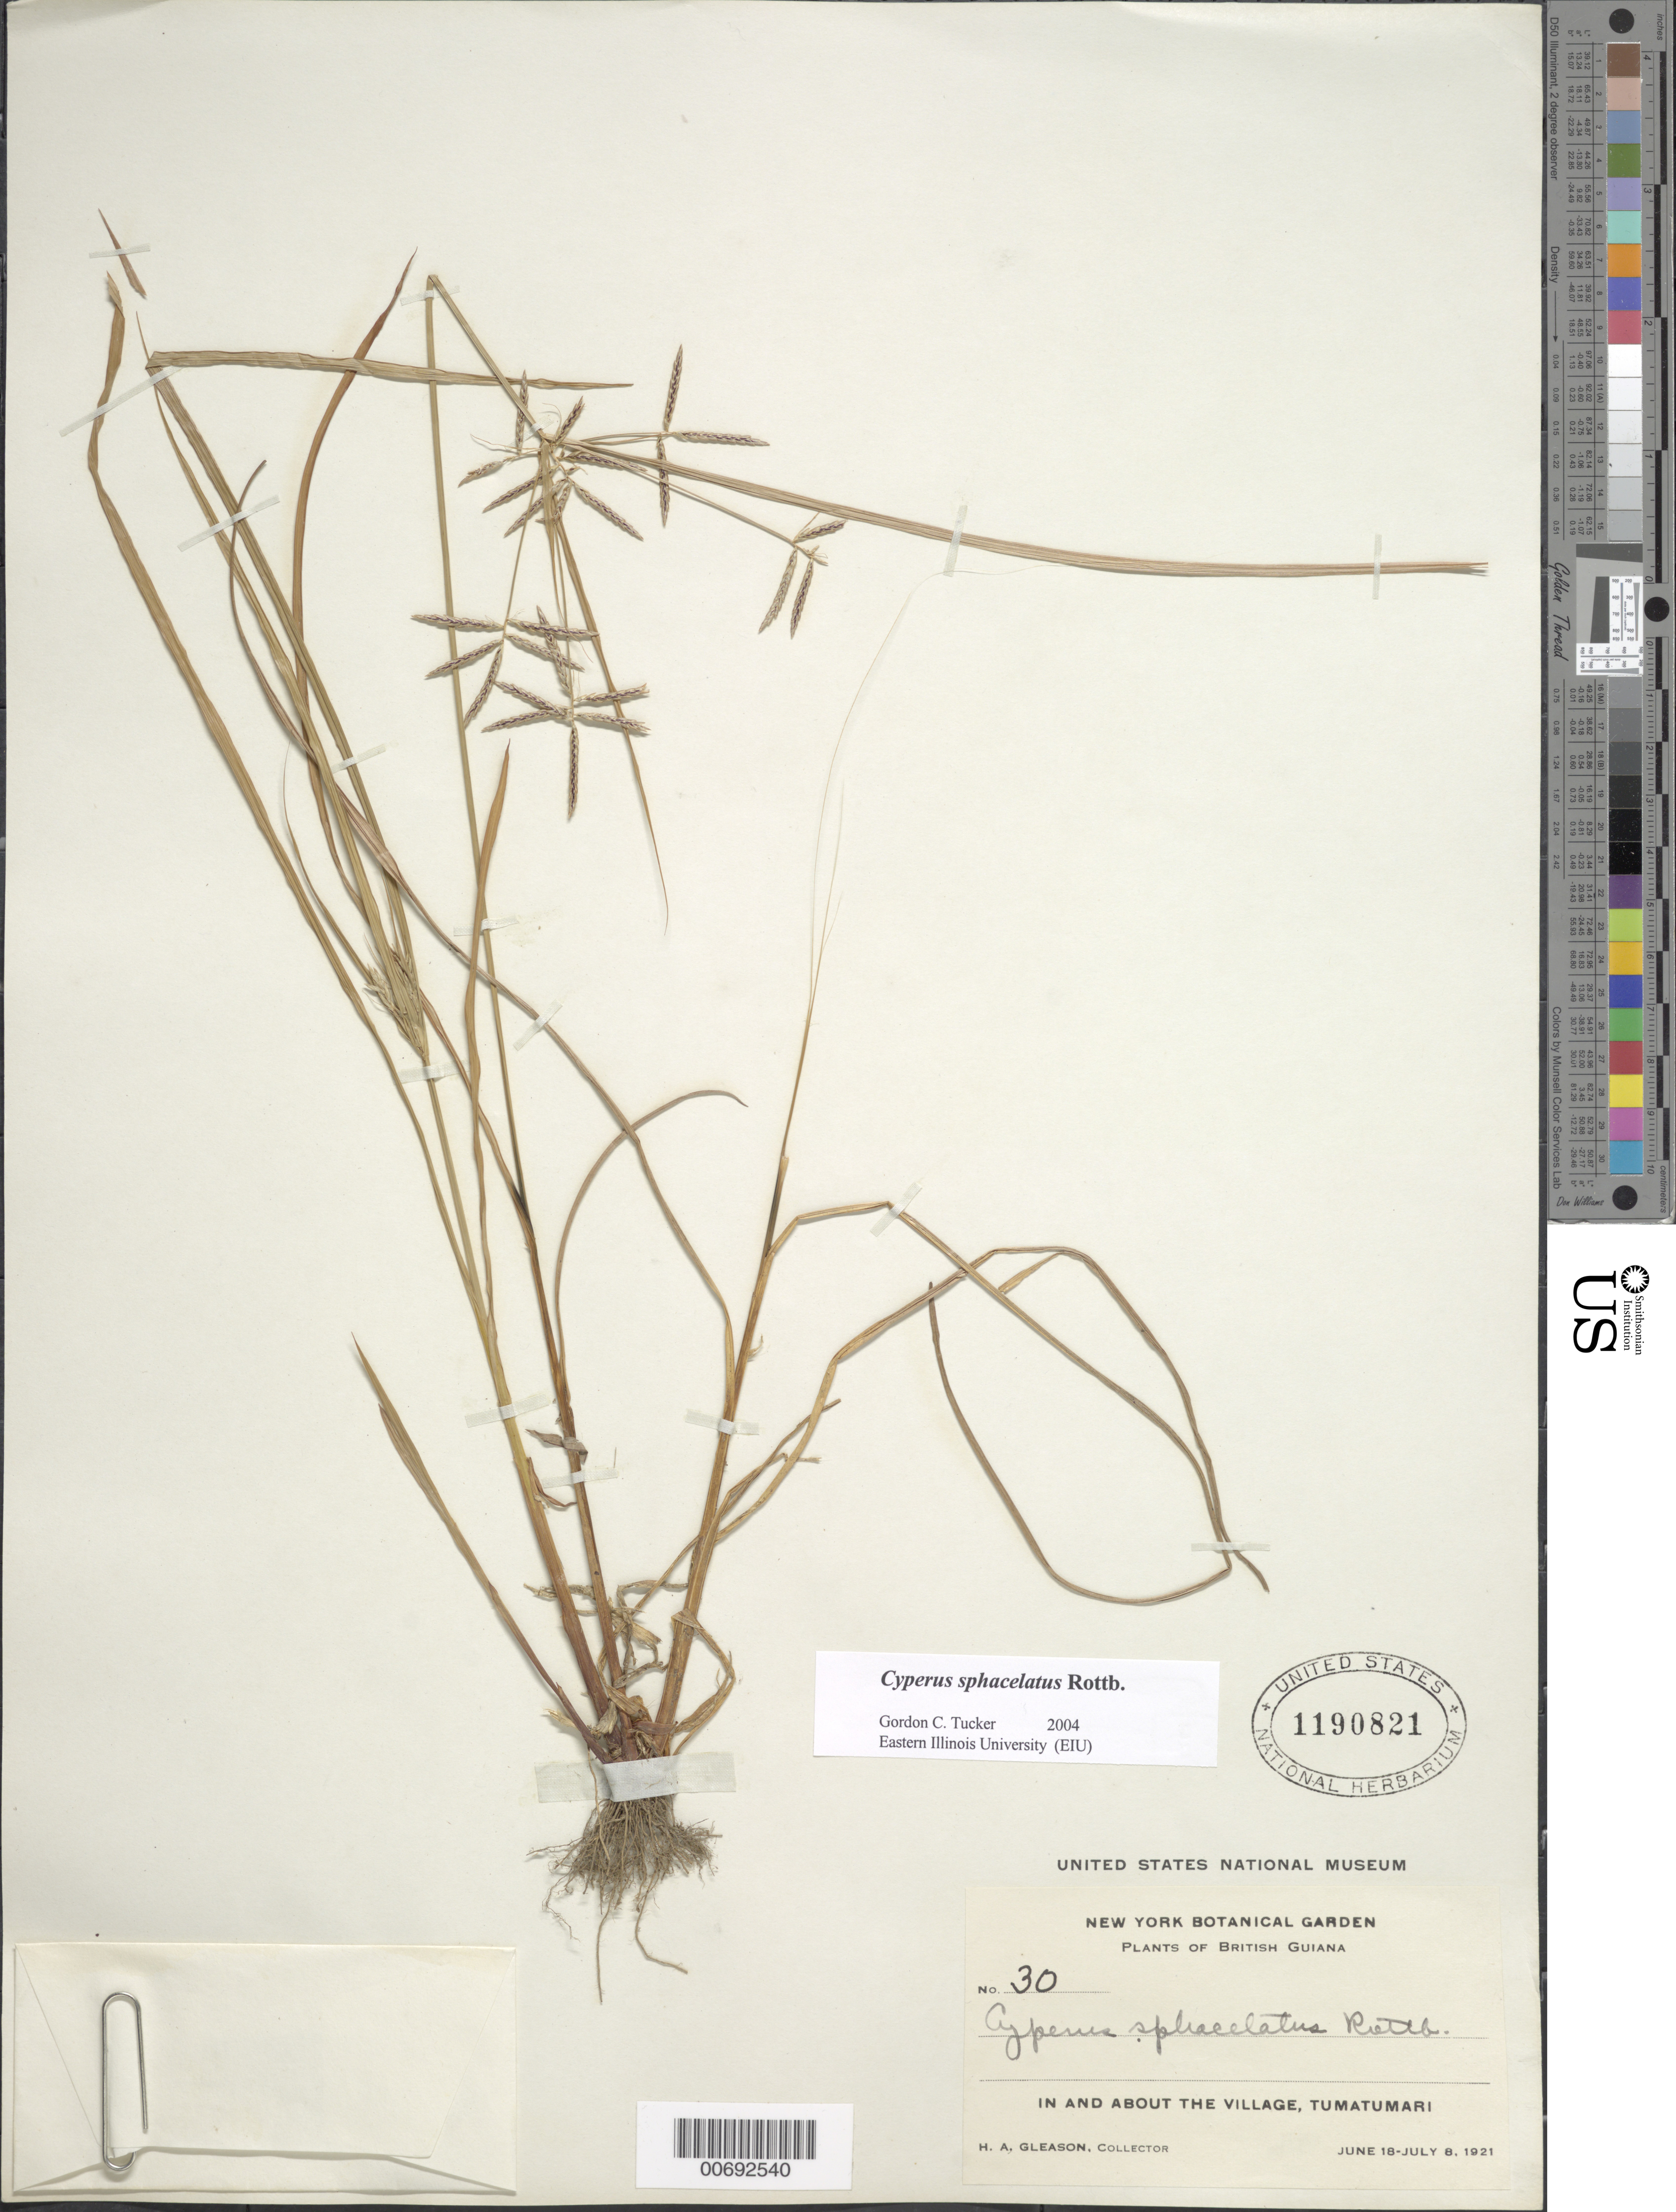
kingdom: Plantae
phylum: Tracheophyta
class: Liliopsida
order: Poales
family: Cyperaceae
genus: Cyperus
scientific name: Cyperus sphacelatus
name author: Rottb.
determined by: Tucker, G. C.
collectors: H. A. Gleason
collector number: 30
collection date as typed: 18-Jun-21 to 8-Jul-21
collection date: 1921-06-18/1921-07-08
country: Guyana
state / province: Potaro-Siparuni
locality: Tumatumari Village, Potaro R.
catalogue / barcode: US 1190821